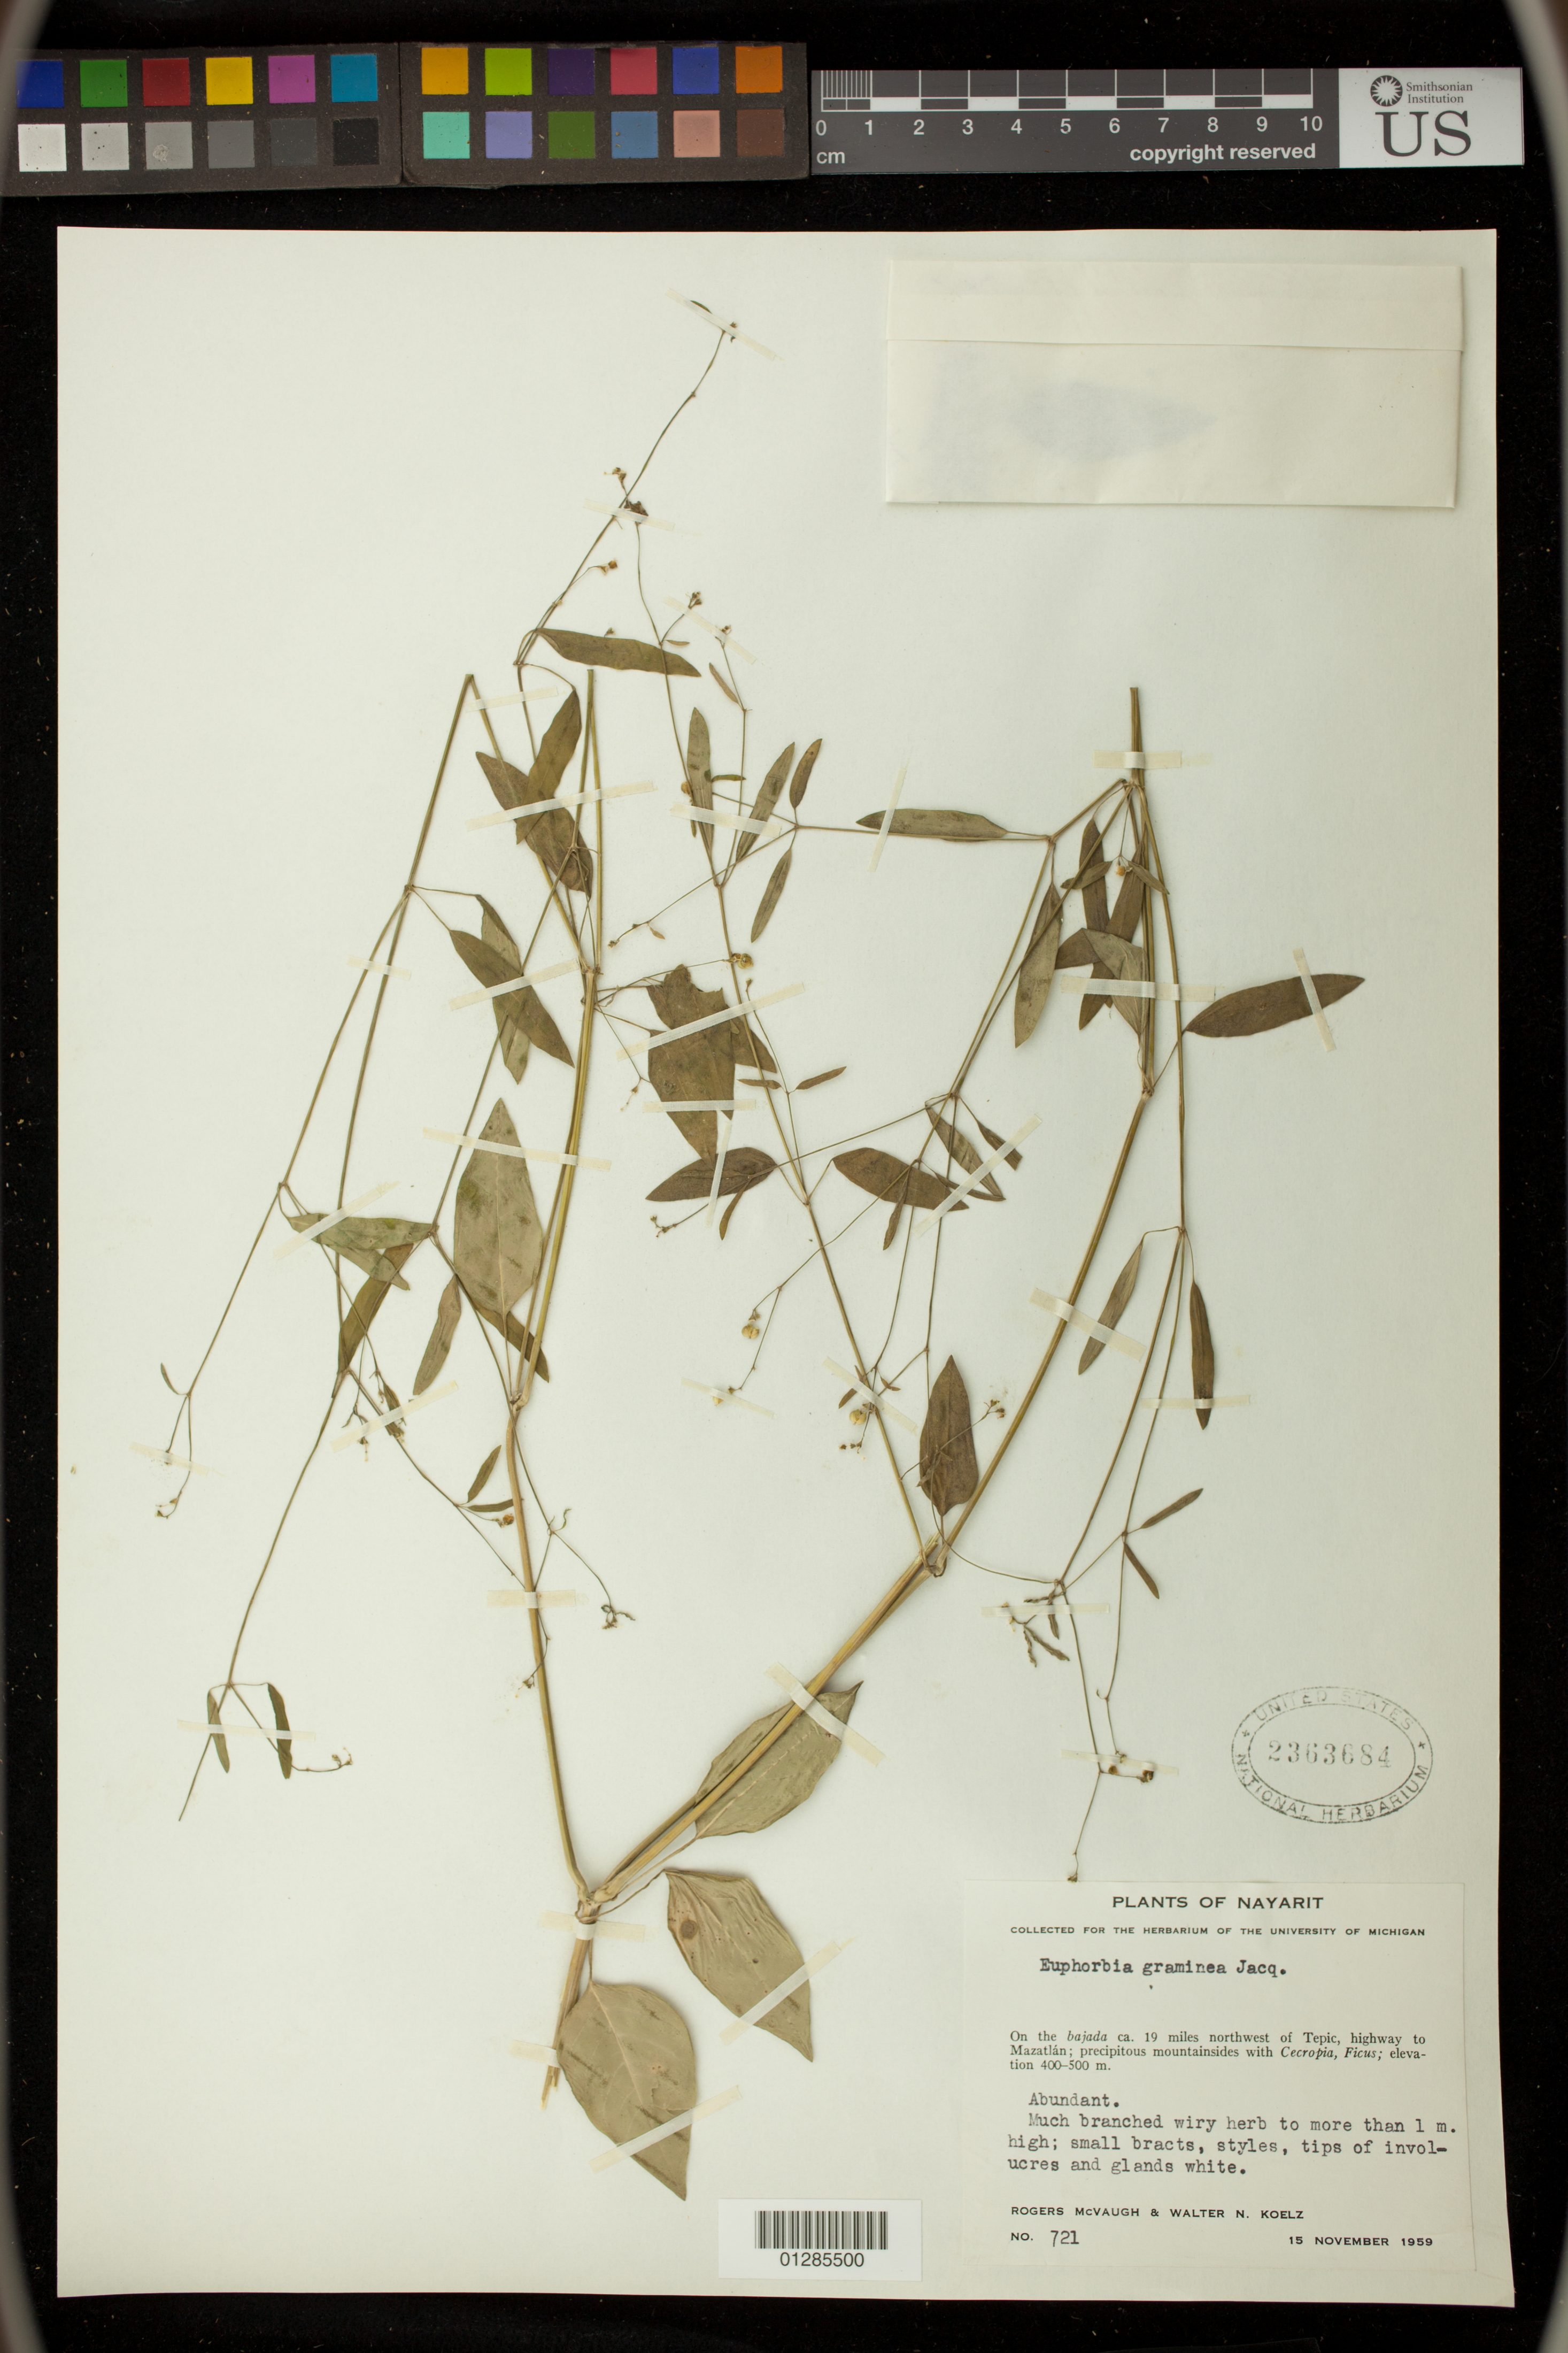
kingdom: Plantae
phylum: Tracheophyta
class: Magnoliopsida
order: Malpighiales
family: Euphorbiaceae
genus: Euphorbia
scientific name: Euphorbia graminea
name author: Jacq.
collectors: R. McVaugh & W. N. Koelz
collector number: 721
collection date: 1959-11-15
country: Mexico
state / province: Nayarit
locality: On the bajada ca. 19 miles northwest of Tepic, highway to Mazatlan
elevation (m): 400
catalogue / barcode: US 2363684